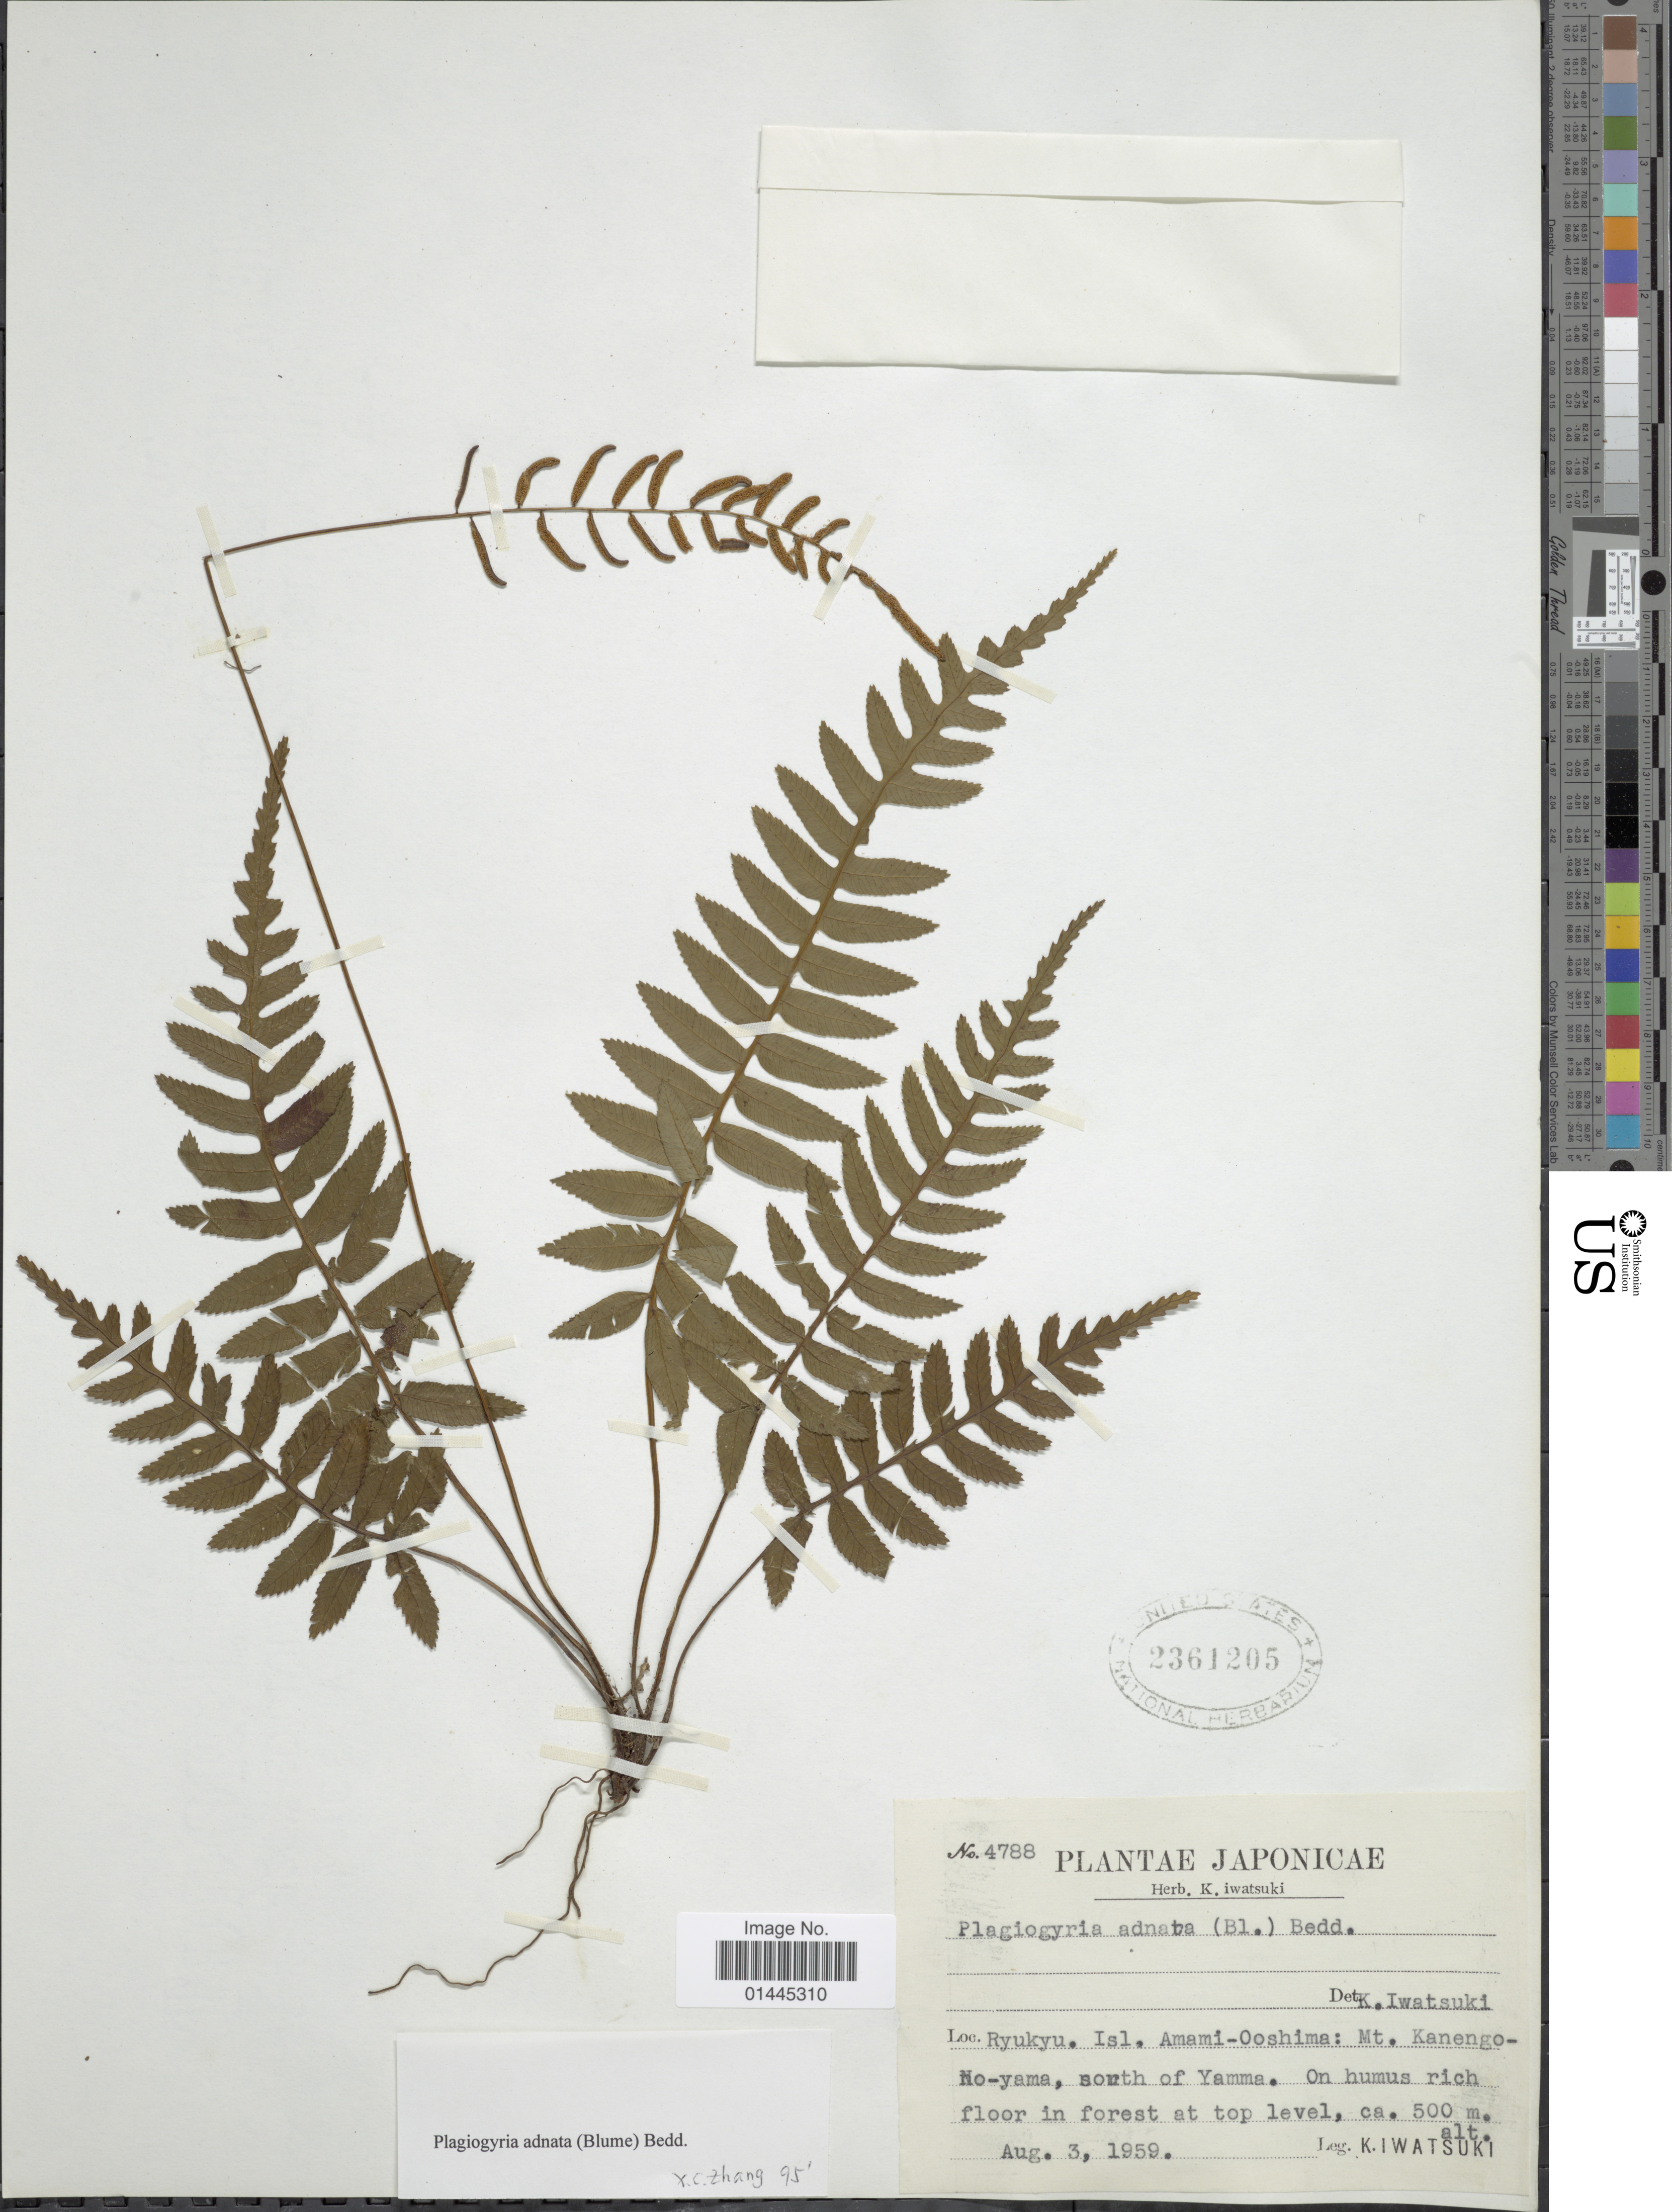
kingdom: Plantae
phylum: Tracheophyta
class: Polypodiopsida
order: Cyatheales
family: Plagiogyriaceae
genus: Plagiogyria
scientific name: Plagiogyria adnata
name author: (Blume) Bedd.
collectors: K. Iwatsuki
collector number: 4788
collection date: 1959-08-03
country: Japan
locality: Japonicae, Ryukyu, Isl. Amami-Ooshima: Mt. Kanengo-No-yama, south of Yamma.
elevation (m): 500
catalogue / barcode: US 2361205